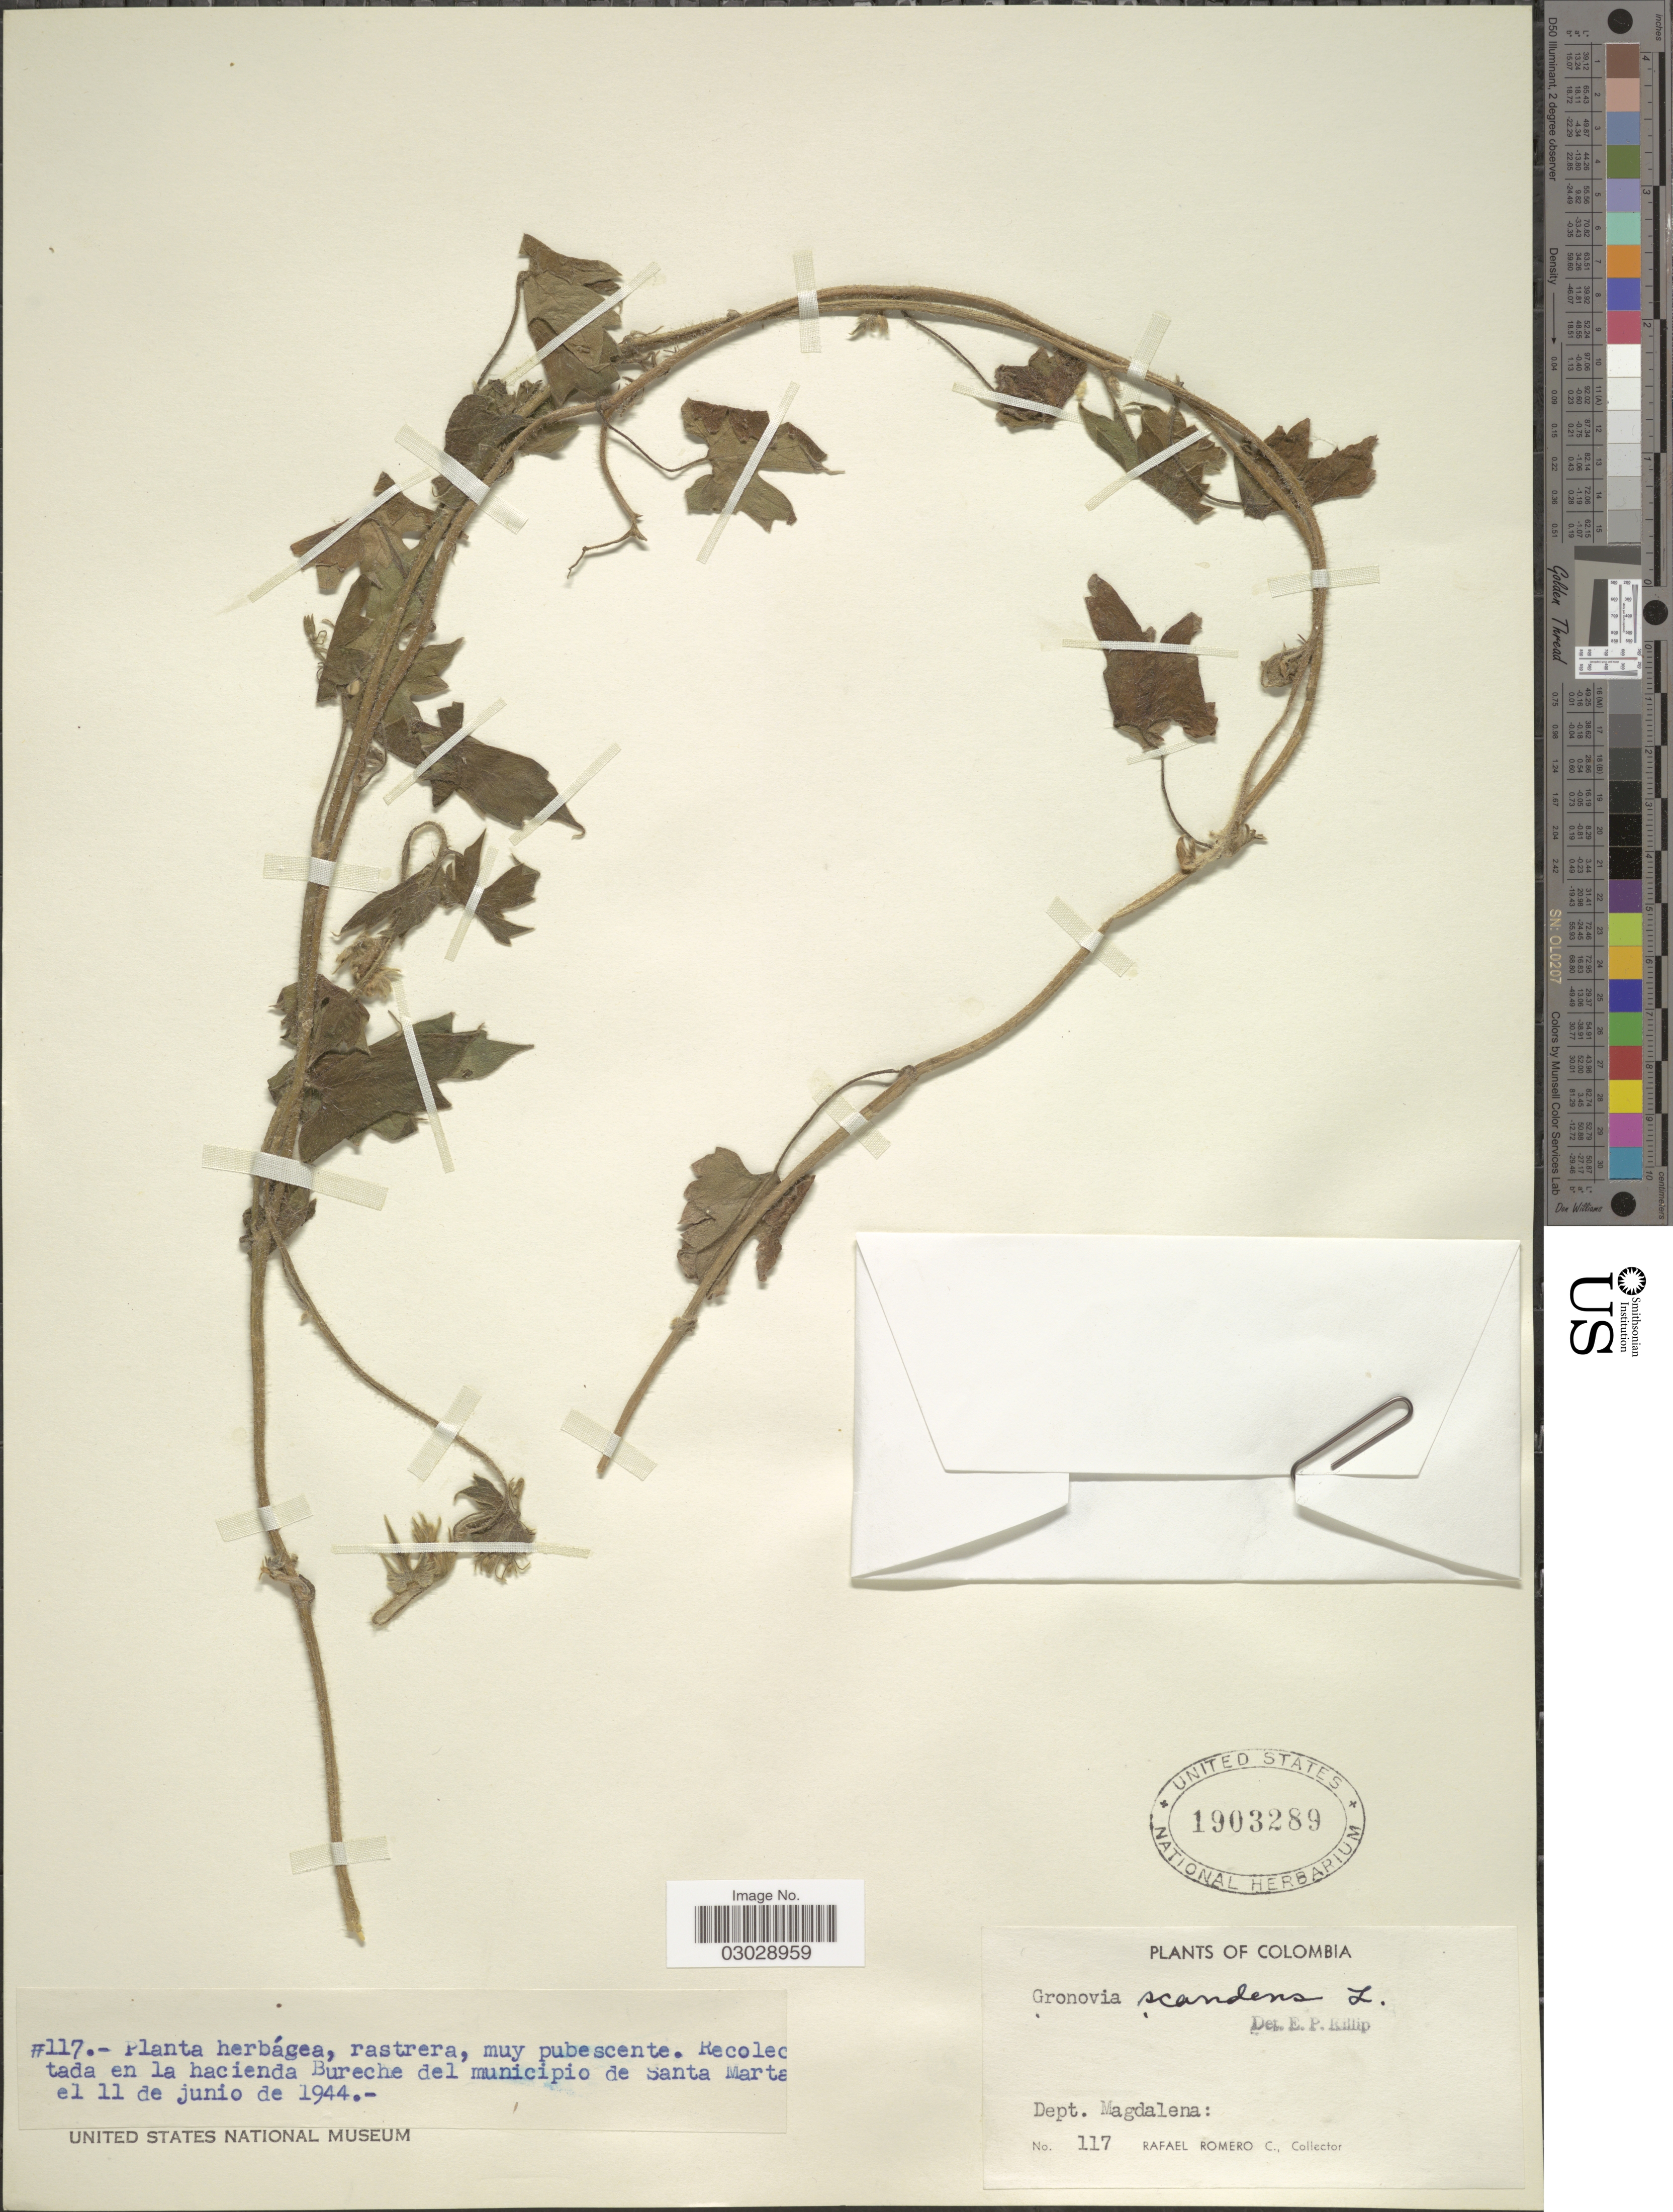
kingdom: Plantae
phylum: Tracheophyta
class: Magnoliopsida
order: Cornales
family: Loasaceae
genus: Gronovia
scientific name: Gronovia scandens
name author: L.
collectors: R. Romero Castañeda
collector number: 117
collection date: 1944-06-11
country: Colombia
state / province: Magdalena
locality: Dept. Magdalena. Hacienda Bureche del municipio de Santa Marta.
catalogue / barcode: US 1903289